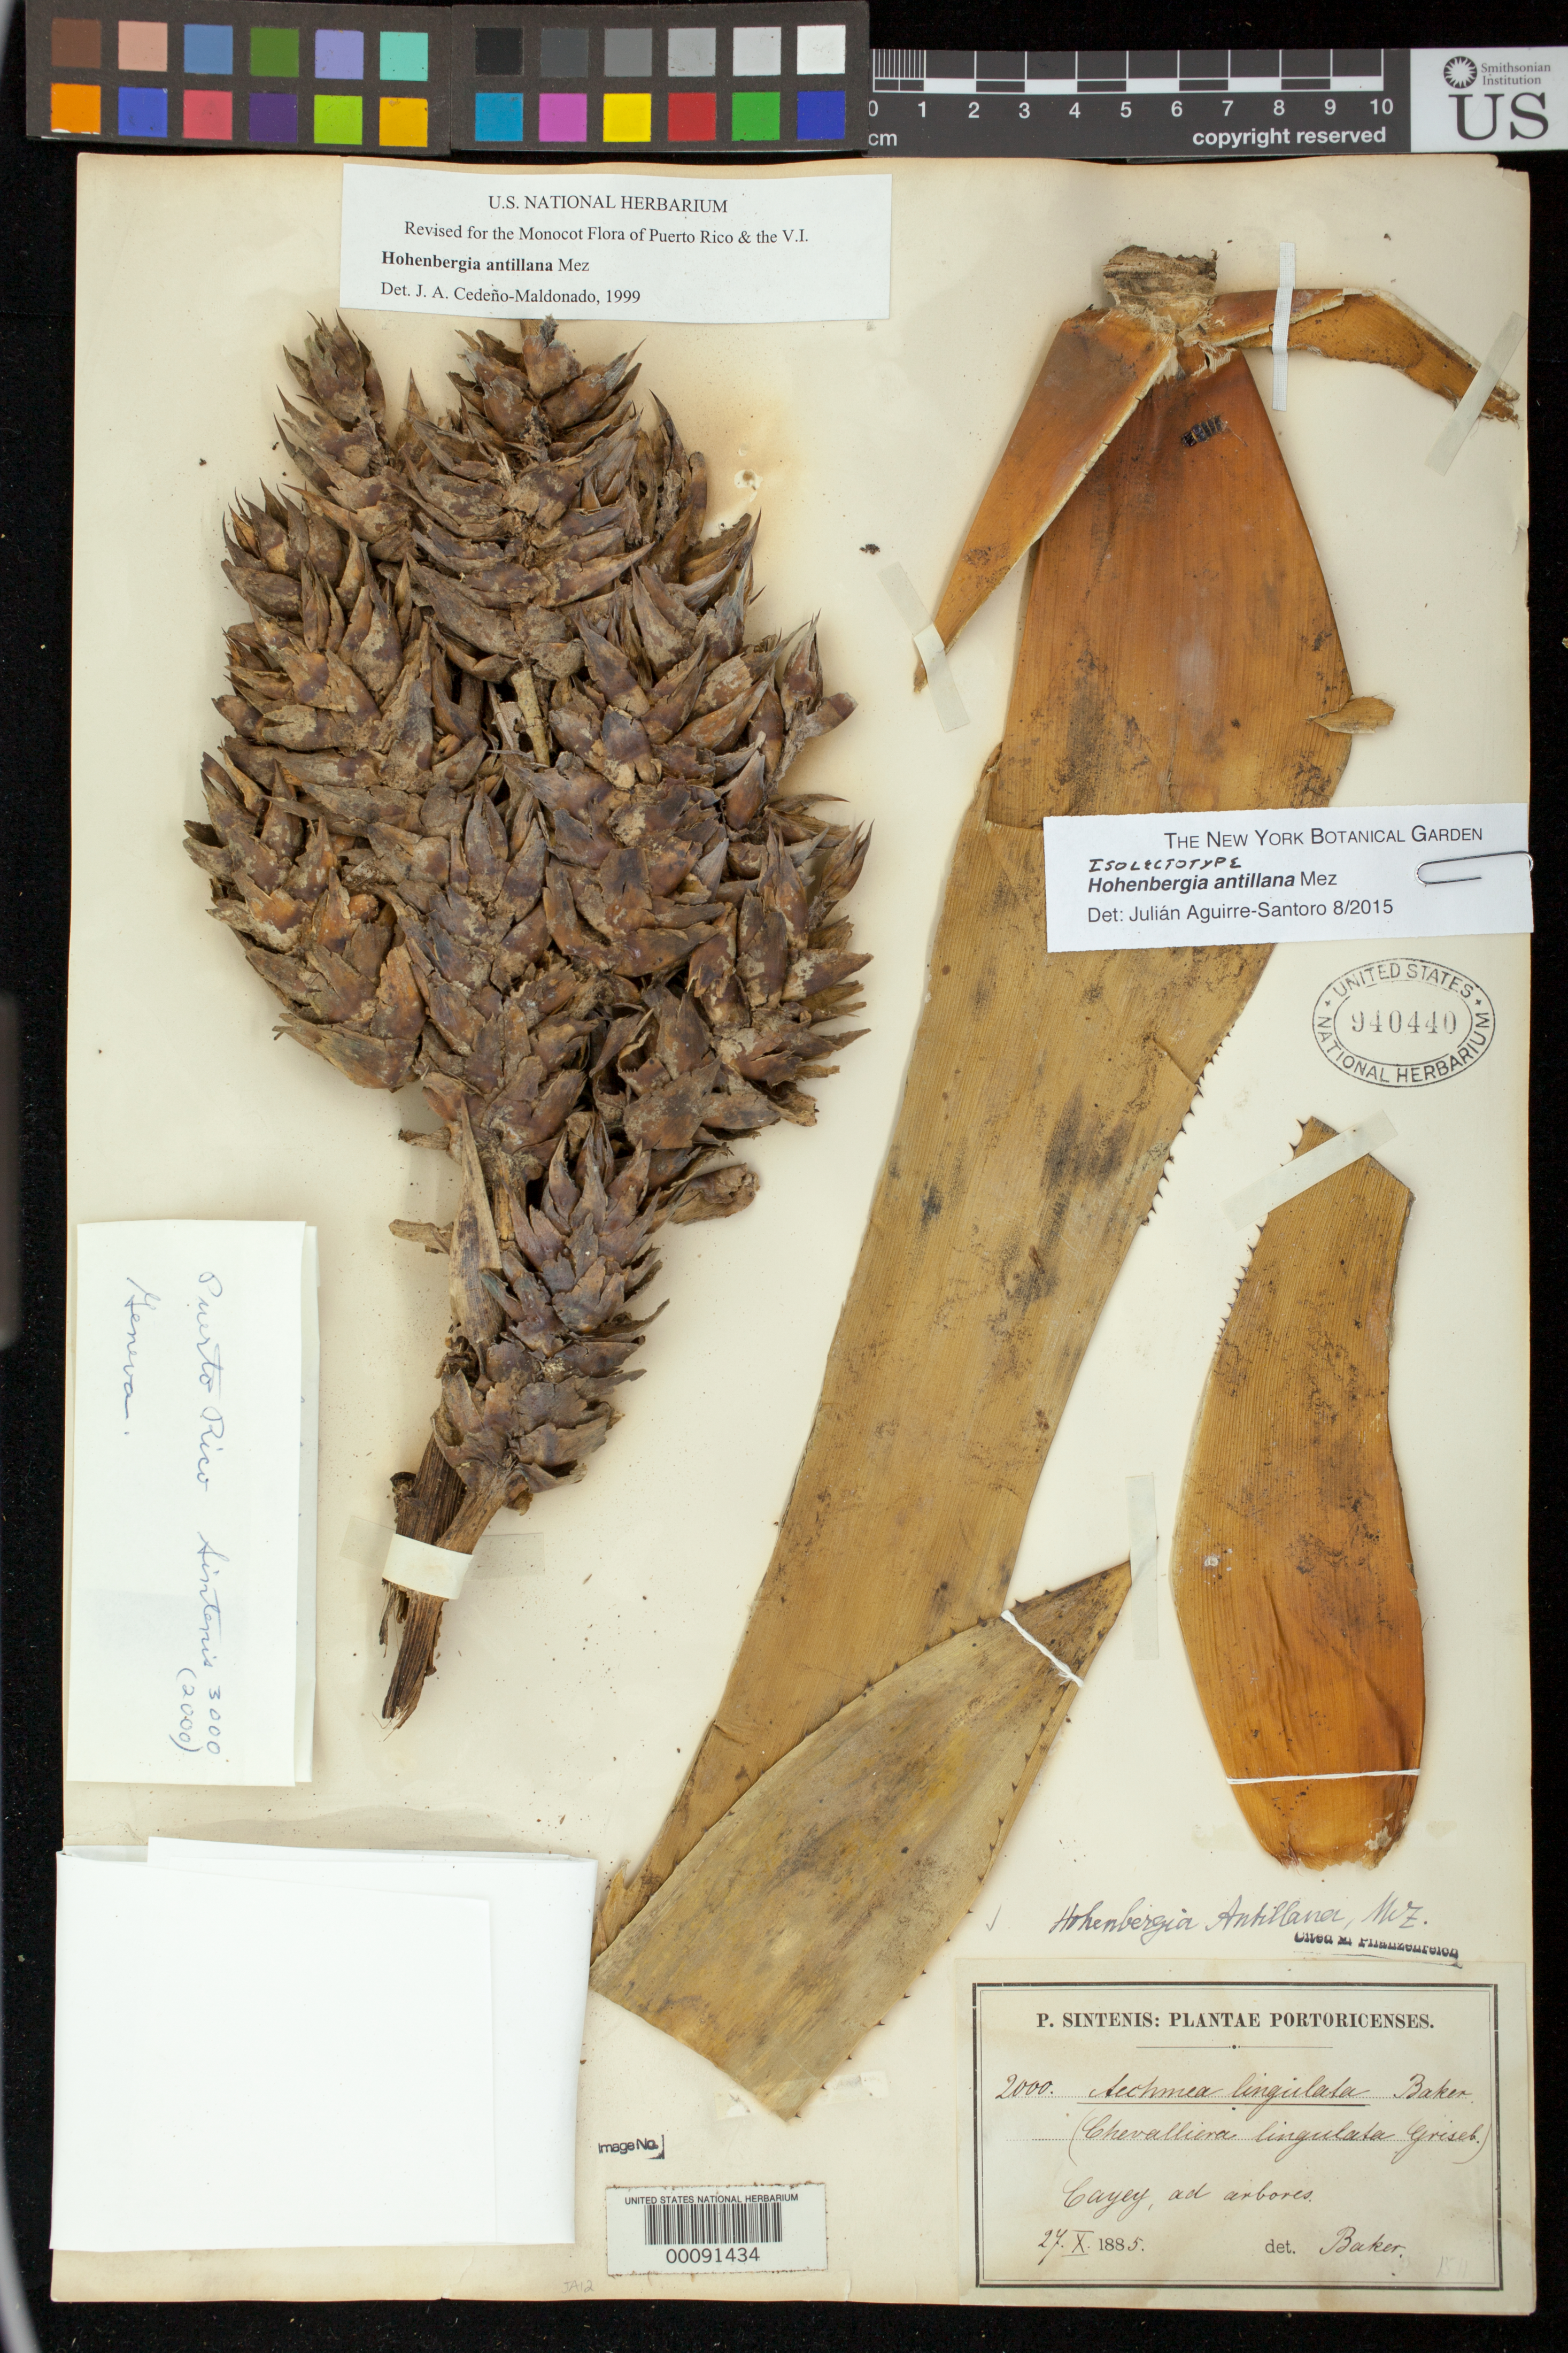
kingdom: Plantae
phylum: Tracheophyta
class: Liliopsida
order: Poales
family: Bromeliaceae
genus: Hohenbergia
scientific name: Hohenbergia antillana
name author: Mez in A. DC.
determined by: Cedeño-Maldonado, J. A.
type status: Isolectotype; Isosyntype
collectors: P. Sintenis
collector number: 2000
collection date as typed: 27 Oct 1885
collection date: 1885-10-27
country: Puerto Rico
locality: Cayey.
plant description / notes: Effectively lectotypified by Smith & Downs (1979) but citing collection date as "27 Dec. 1885", apparently in error; date on US sheet (and duplicates at other herbaria, including B) is "27 X 1885". Annotated as isolectotype by J. Aguirre-Santoro (2015).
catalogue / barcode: US 940440